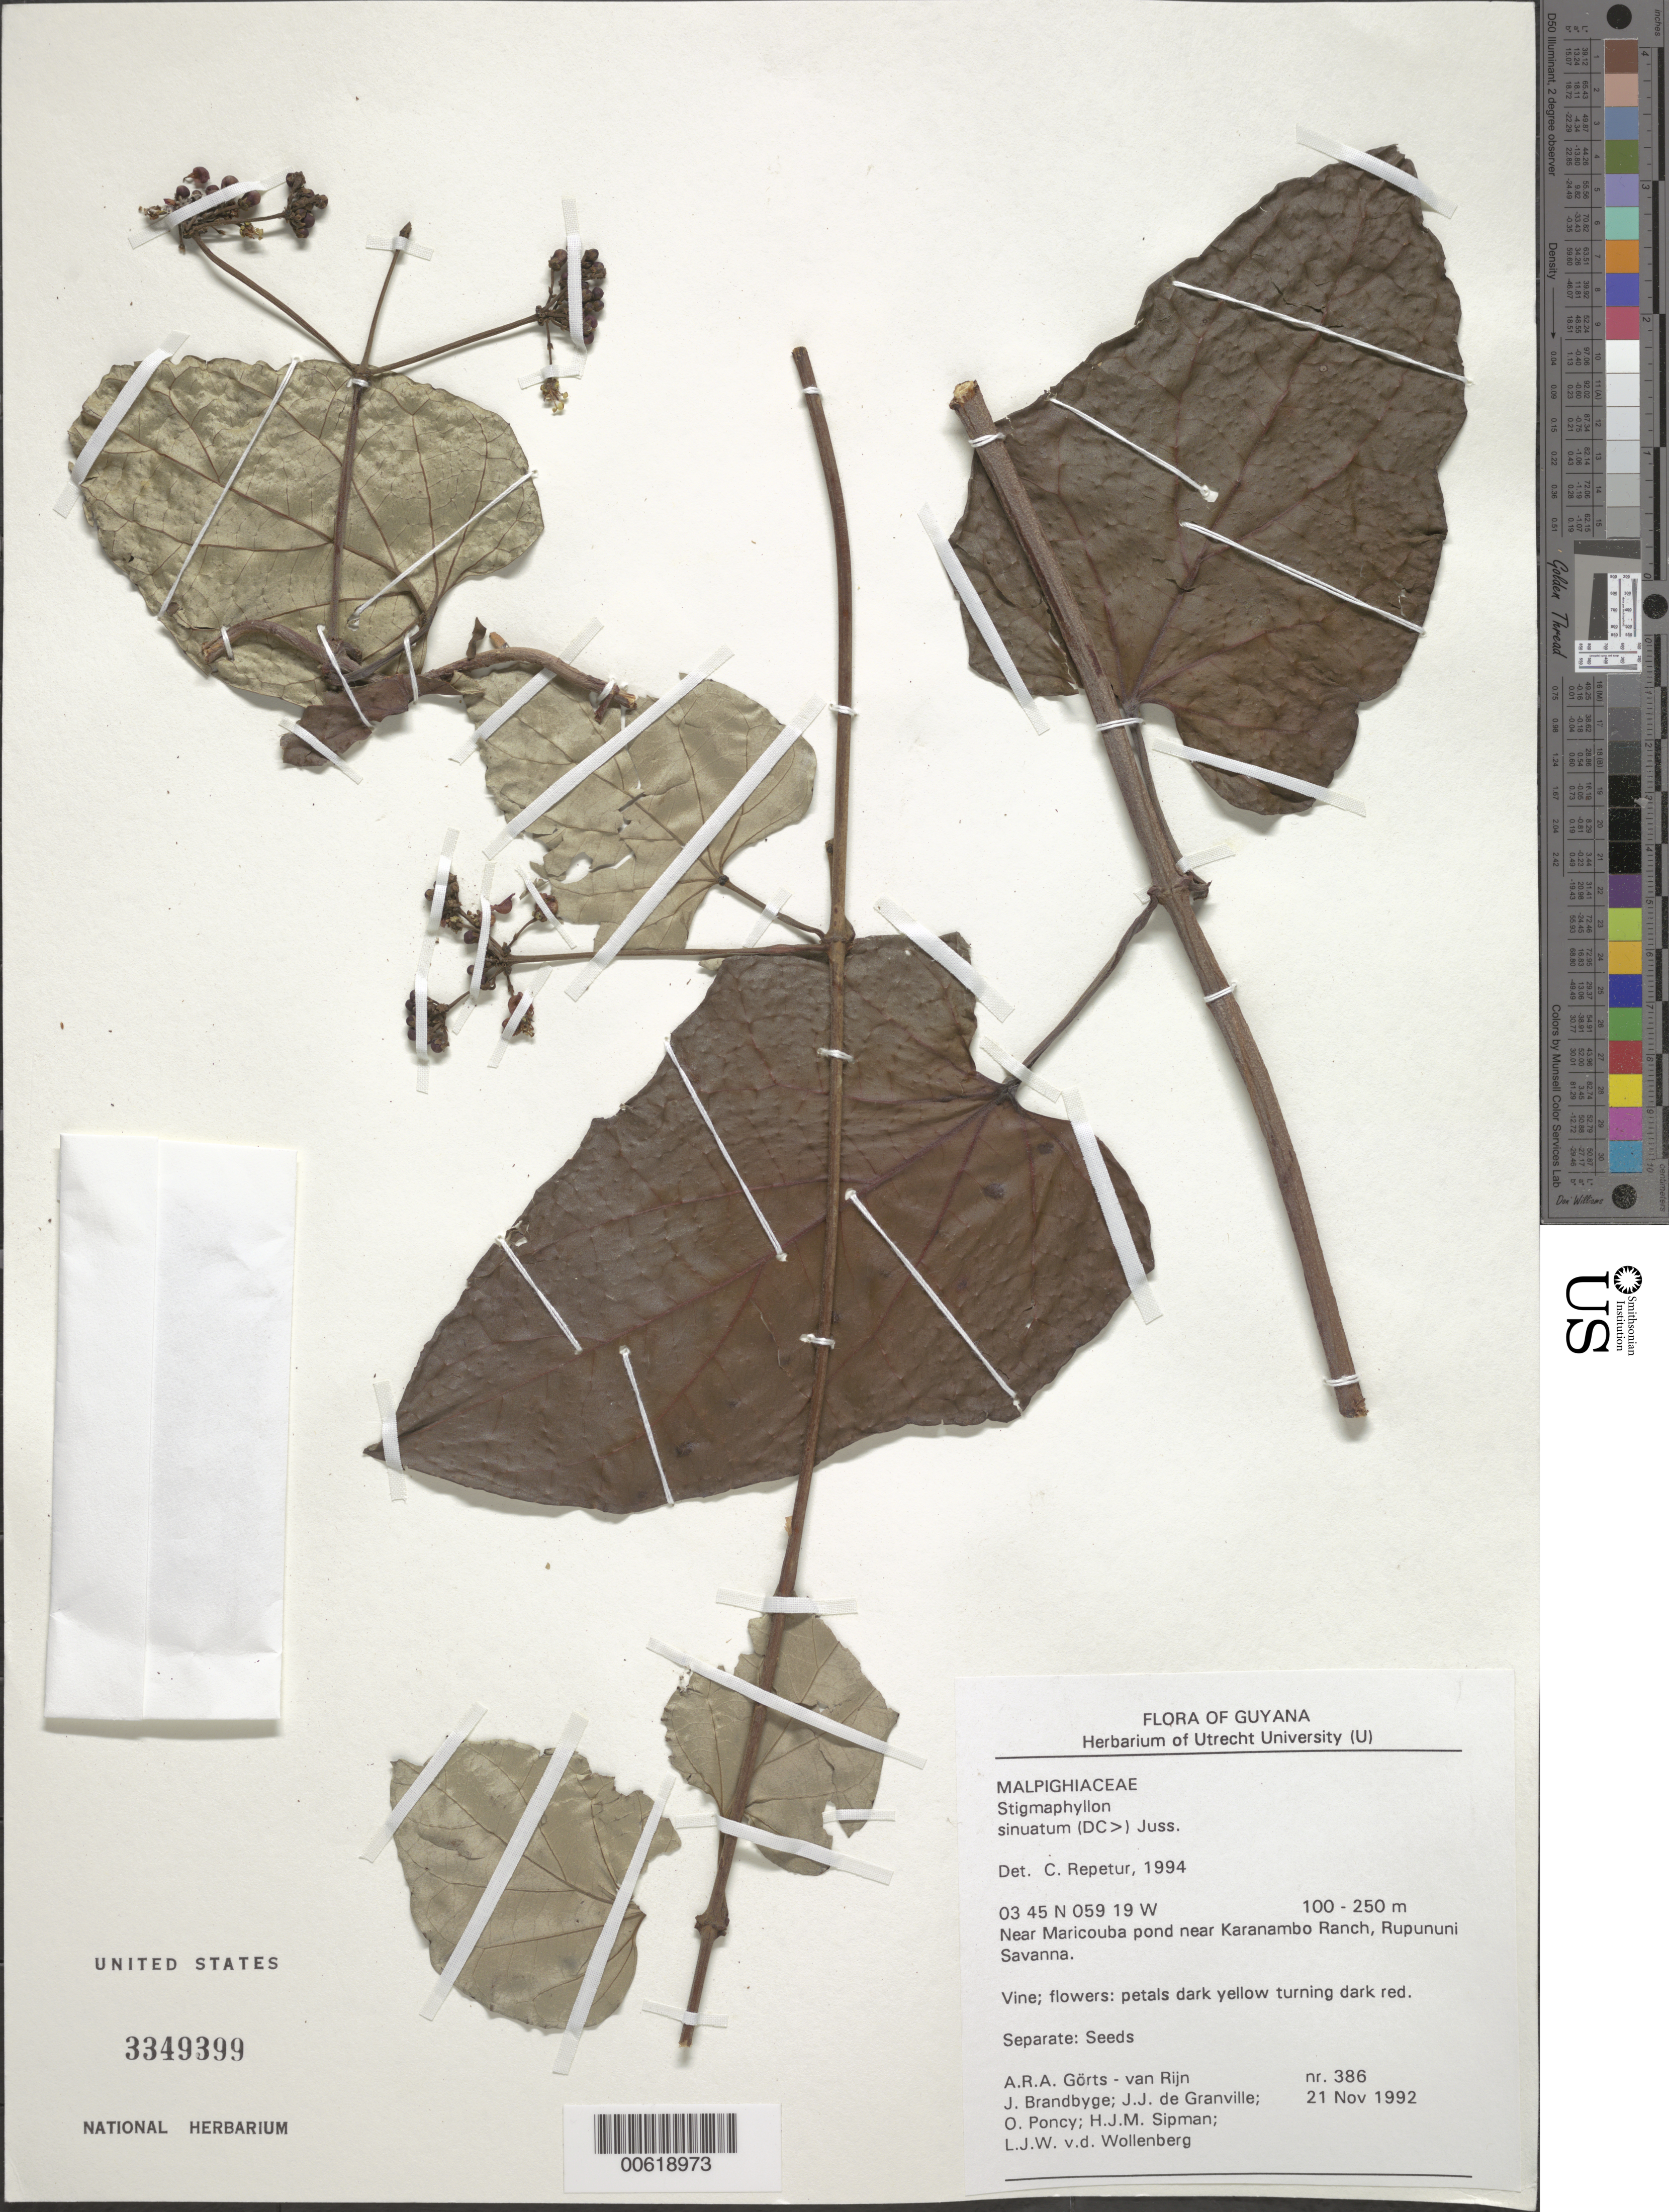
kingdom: Plantae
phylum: Tracheophyta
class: Magnoliopsida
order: Malpighiales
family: Malpighiaceae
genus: Stigmaphyllon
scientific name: Stigmaphyllon sinuatum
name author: (DC.) A. Juss.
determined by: Repeteur, C.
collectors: A. .R. A. Görts-van Rijn, J. Brandbyge, J.-J. de Granville, O. Poncy, H. J. M. Sipman & L. van der Wollenberg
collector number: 386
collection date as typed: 21-Nov-92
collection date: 1992-11-21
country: Guyana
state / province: U. Takutu-U. Essequibo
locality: Karanambo Ranch, Rupununi Savanna, near Maricouba pond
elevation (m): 100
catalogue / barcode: US 3349399